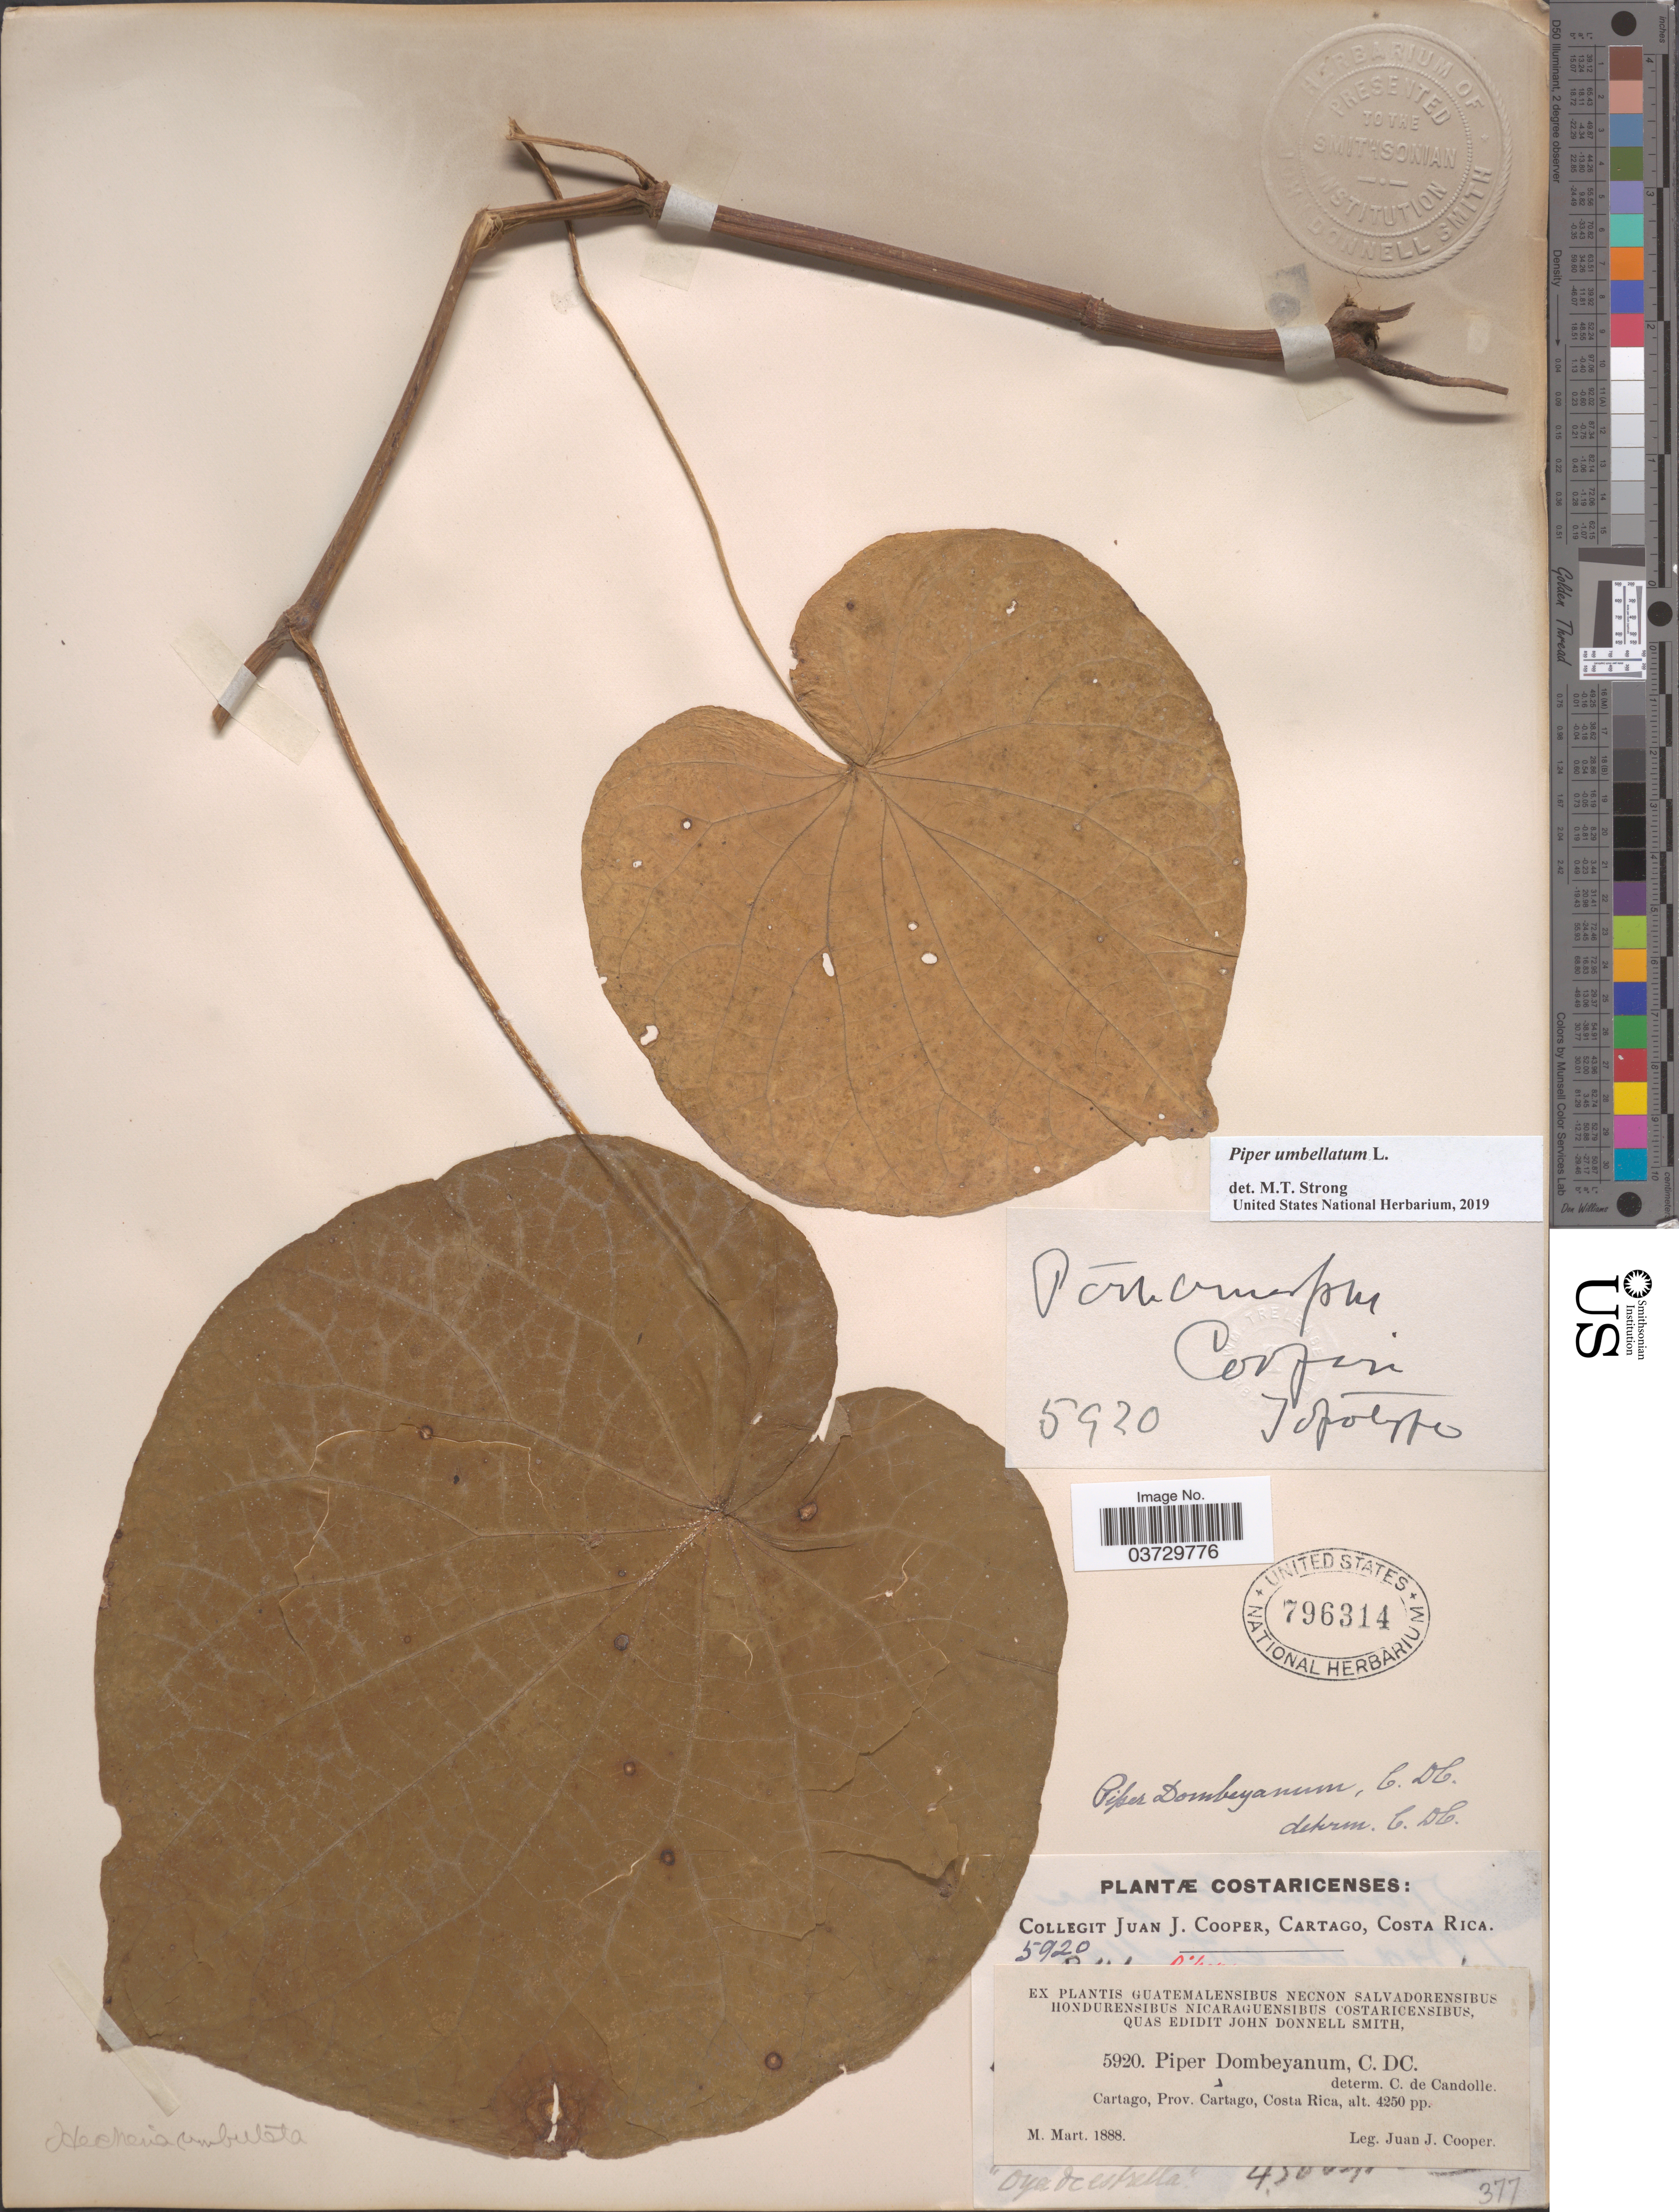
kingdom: Plantae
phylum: Tracheophyta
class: Magnoliopsida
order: Piperales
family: Piperaceae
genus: Piper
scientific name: Piper umbellatum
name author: L.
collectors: J. J. Cooper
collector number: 5920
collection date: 1888-03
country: Costa Rica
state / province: Cartago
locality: Cartago.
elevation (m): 1295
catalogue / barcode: US 796314